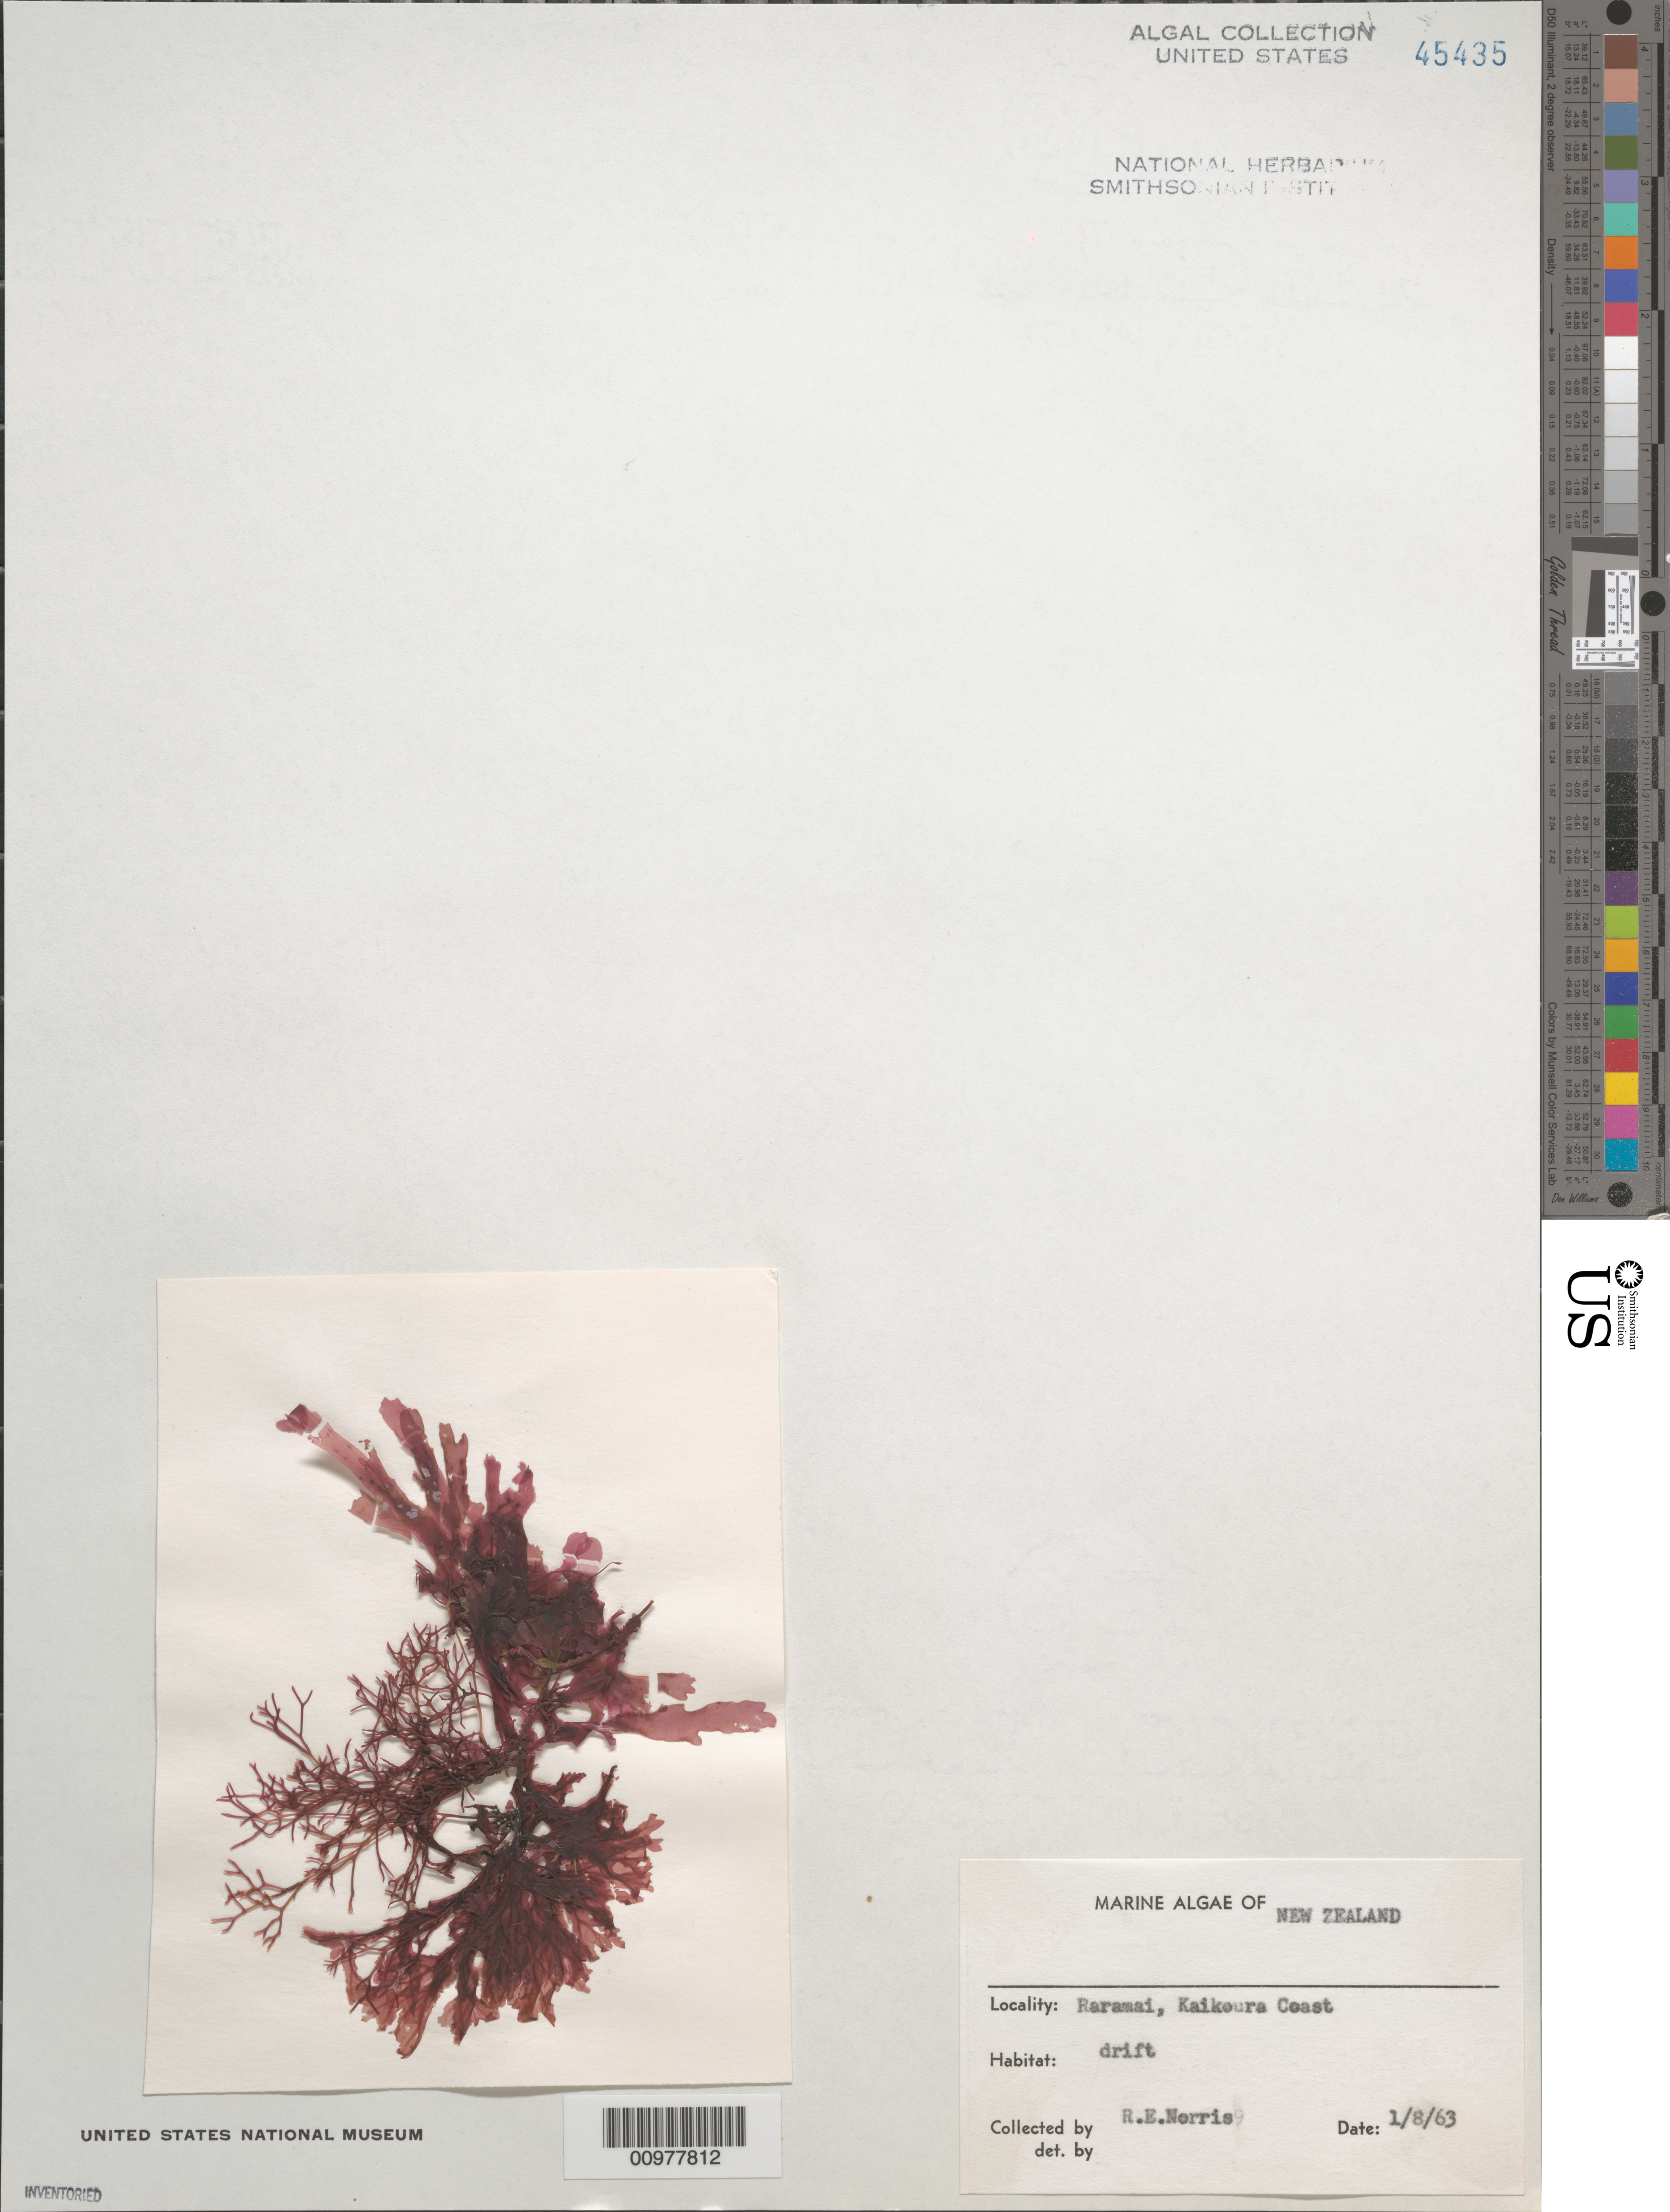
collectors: R. E. Norris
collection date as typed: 08 Jan 1963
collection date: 1963-01-08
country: New Zealand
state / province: Canterbury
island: South Island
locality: Raramai, Kaikoura coast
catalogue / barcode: US 45435